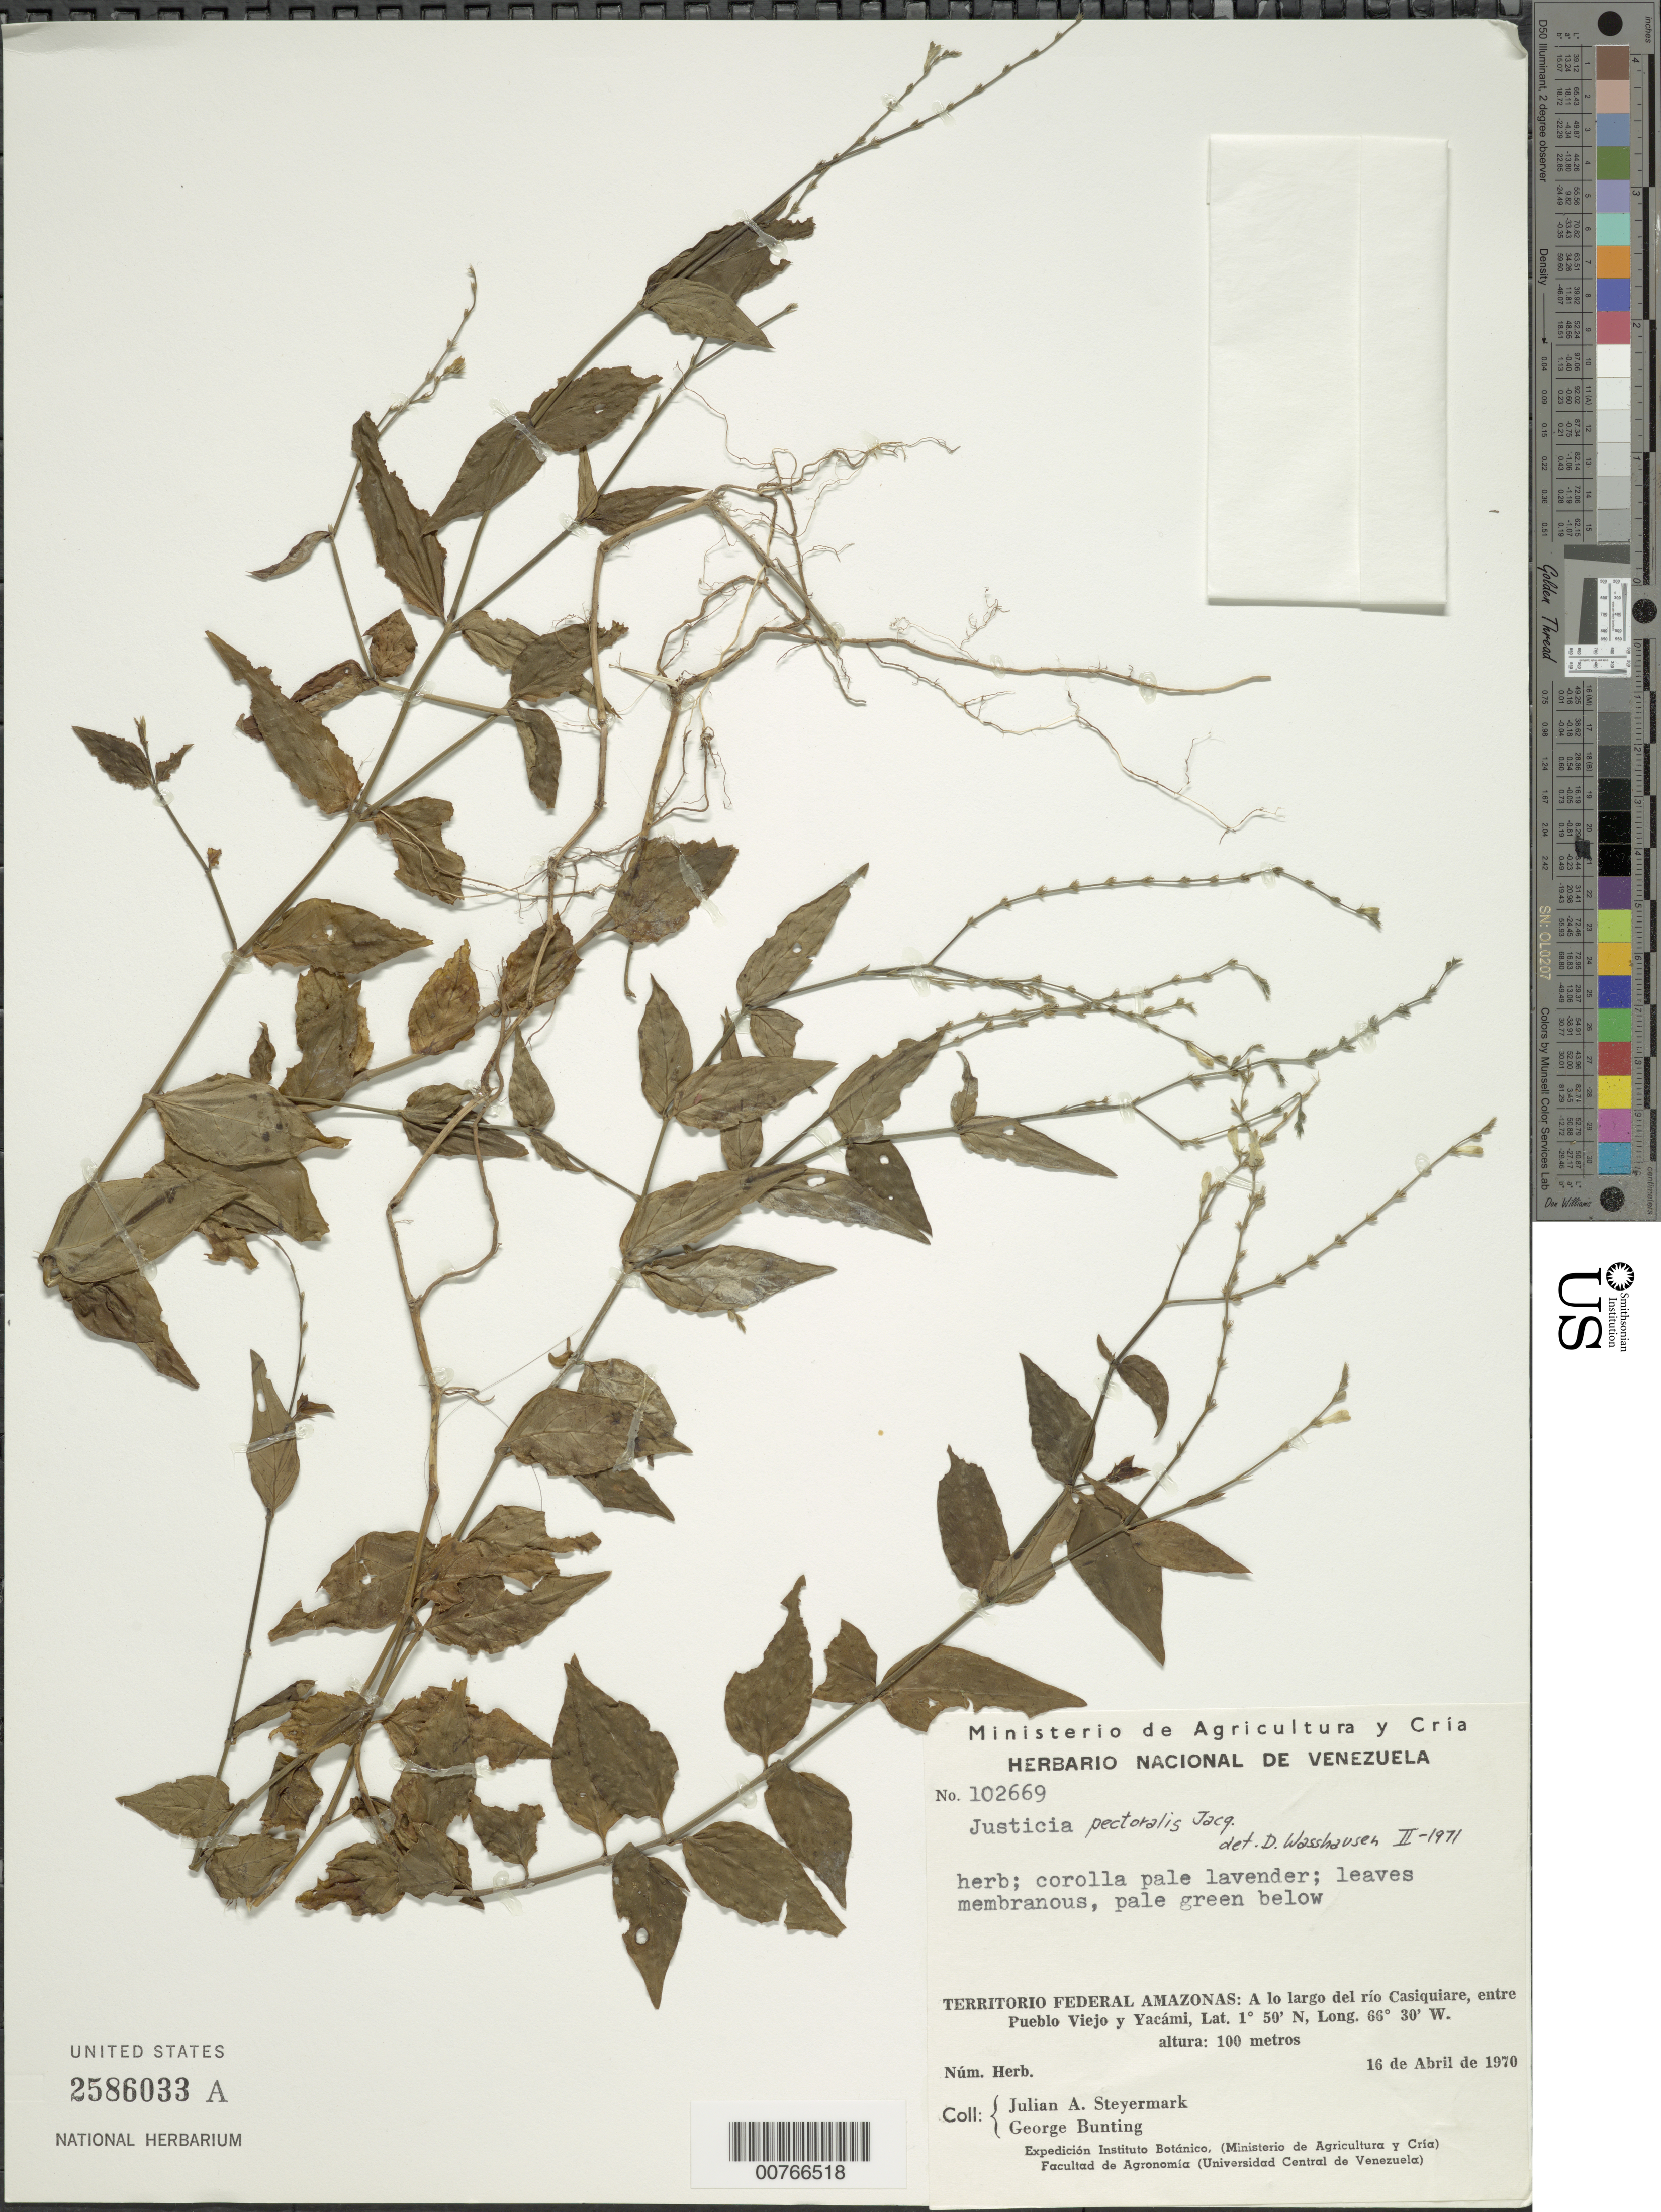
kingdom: Plantae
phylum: Tracheophyta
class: Magnoliopsida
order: Lamiales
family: Acanthaceae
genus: Justicia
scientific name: Justicia pectoralis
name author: Jacq.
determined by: Wasshausen, Dieter C., (BOT), Smithsonian Institution - National Museum of Natural History (UNITED STATES)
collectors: J. Steyermark & G. S. Bunting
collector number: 102669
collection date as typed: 16-Apr-70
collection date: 1970-04-16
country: Venezuela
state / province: Amazonas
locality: Rió Casiquiare, entre Pueblo Viejo y Yacámi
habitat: River edge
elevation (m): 100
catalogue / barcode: US 2586033A